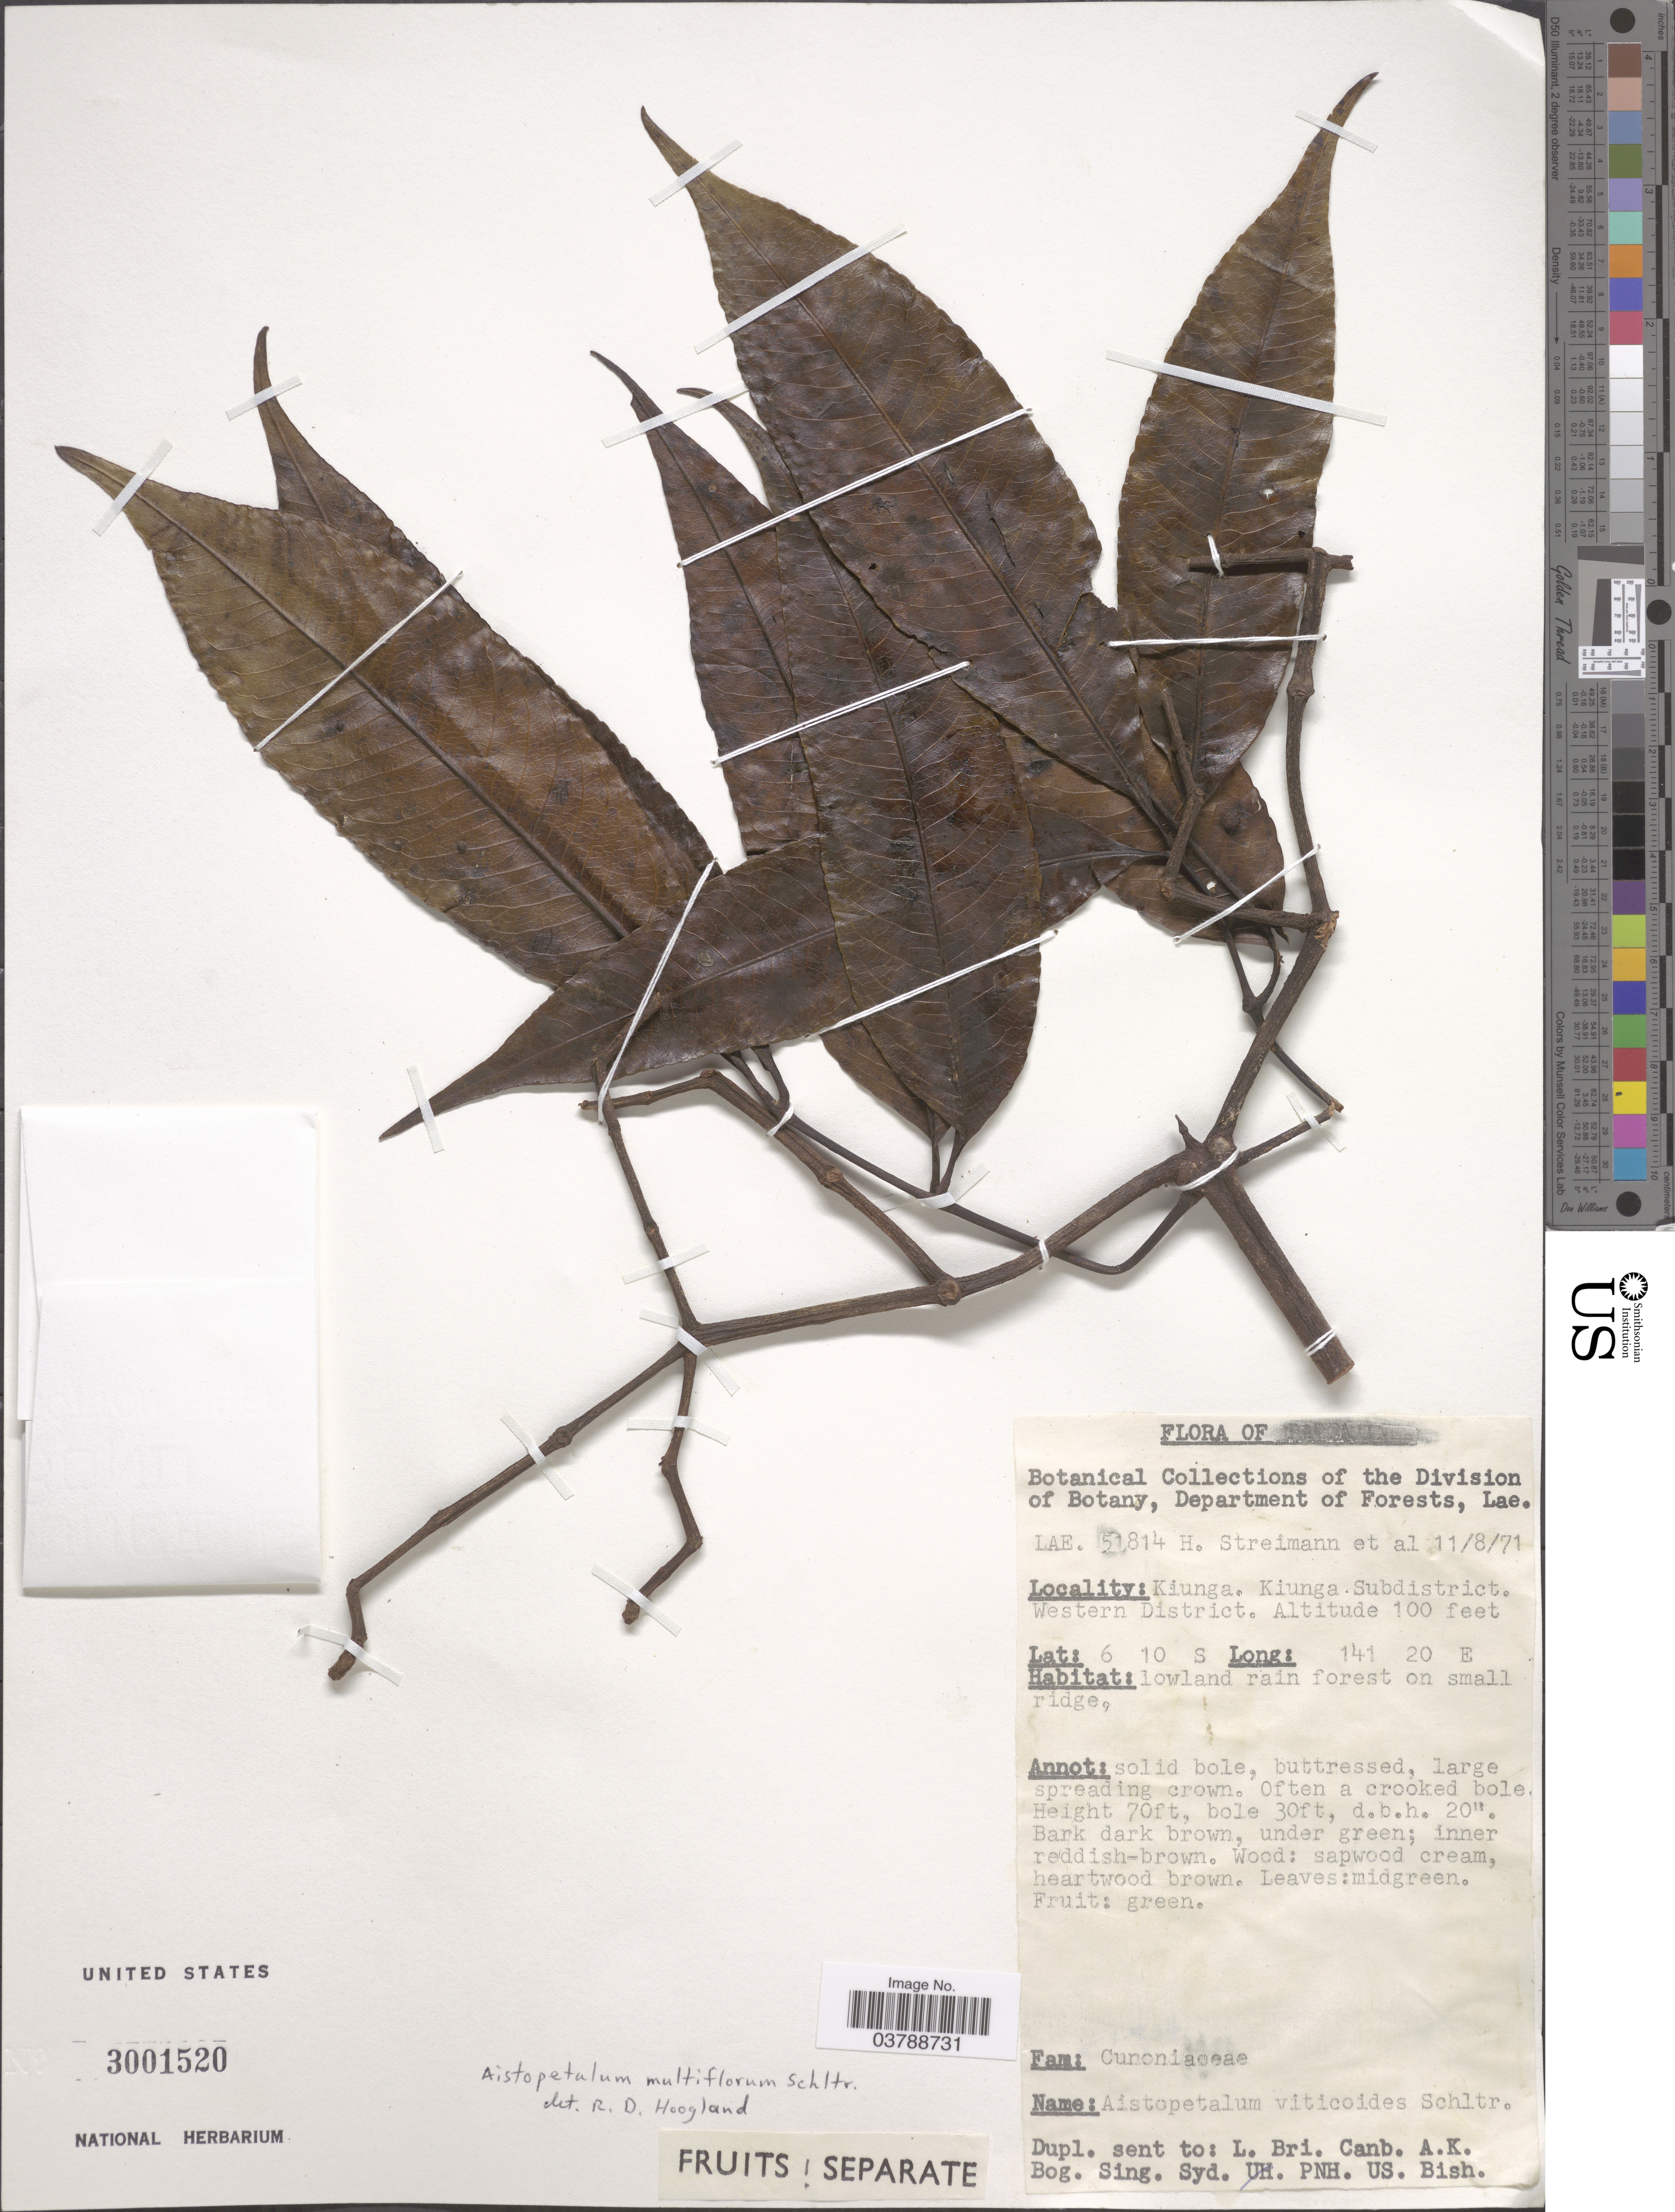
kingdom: Plantae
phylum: Tracheophyta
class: Magnoliopsida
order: Oxalidales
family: Cunoniaceae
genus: Aistopetalum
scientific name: Aistopetalum multiforum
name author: Schltr.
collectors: H. Streimann & et al.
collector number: LAE51814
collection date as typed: Transcribed d/m/y: 11/8/71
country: Papua New Guinea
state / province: Manus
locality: Papua. Kiunga. Kiunga Subdistrict. Western District.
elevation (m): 30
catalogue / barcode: US 3001520